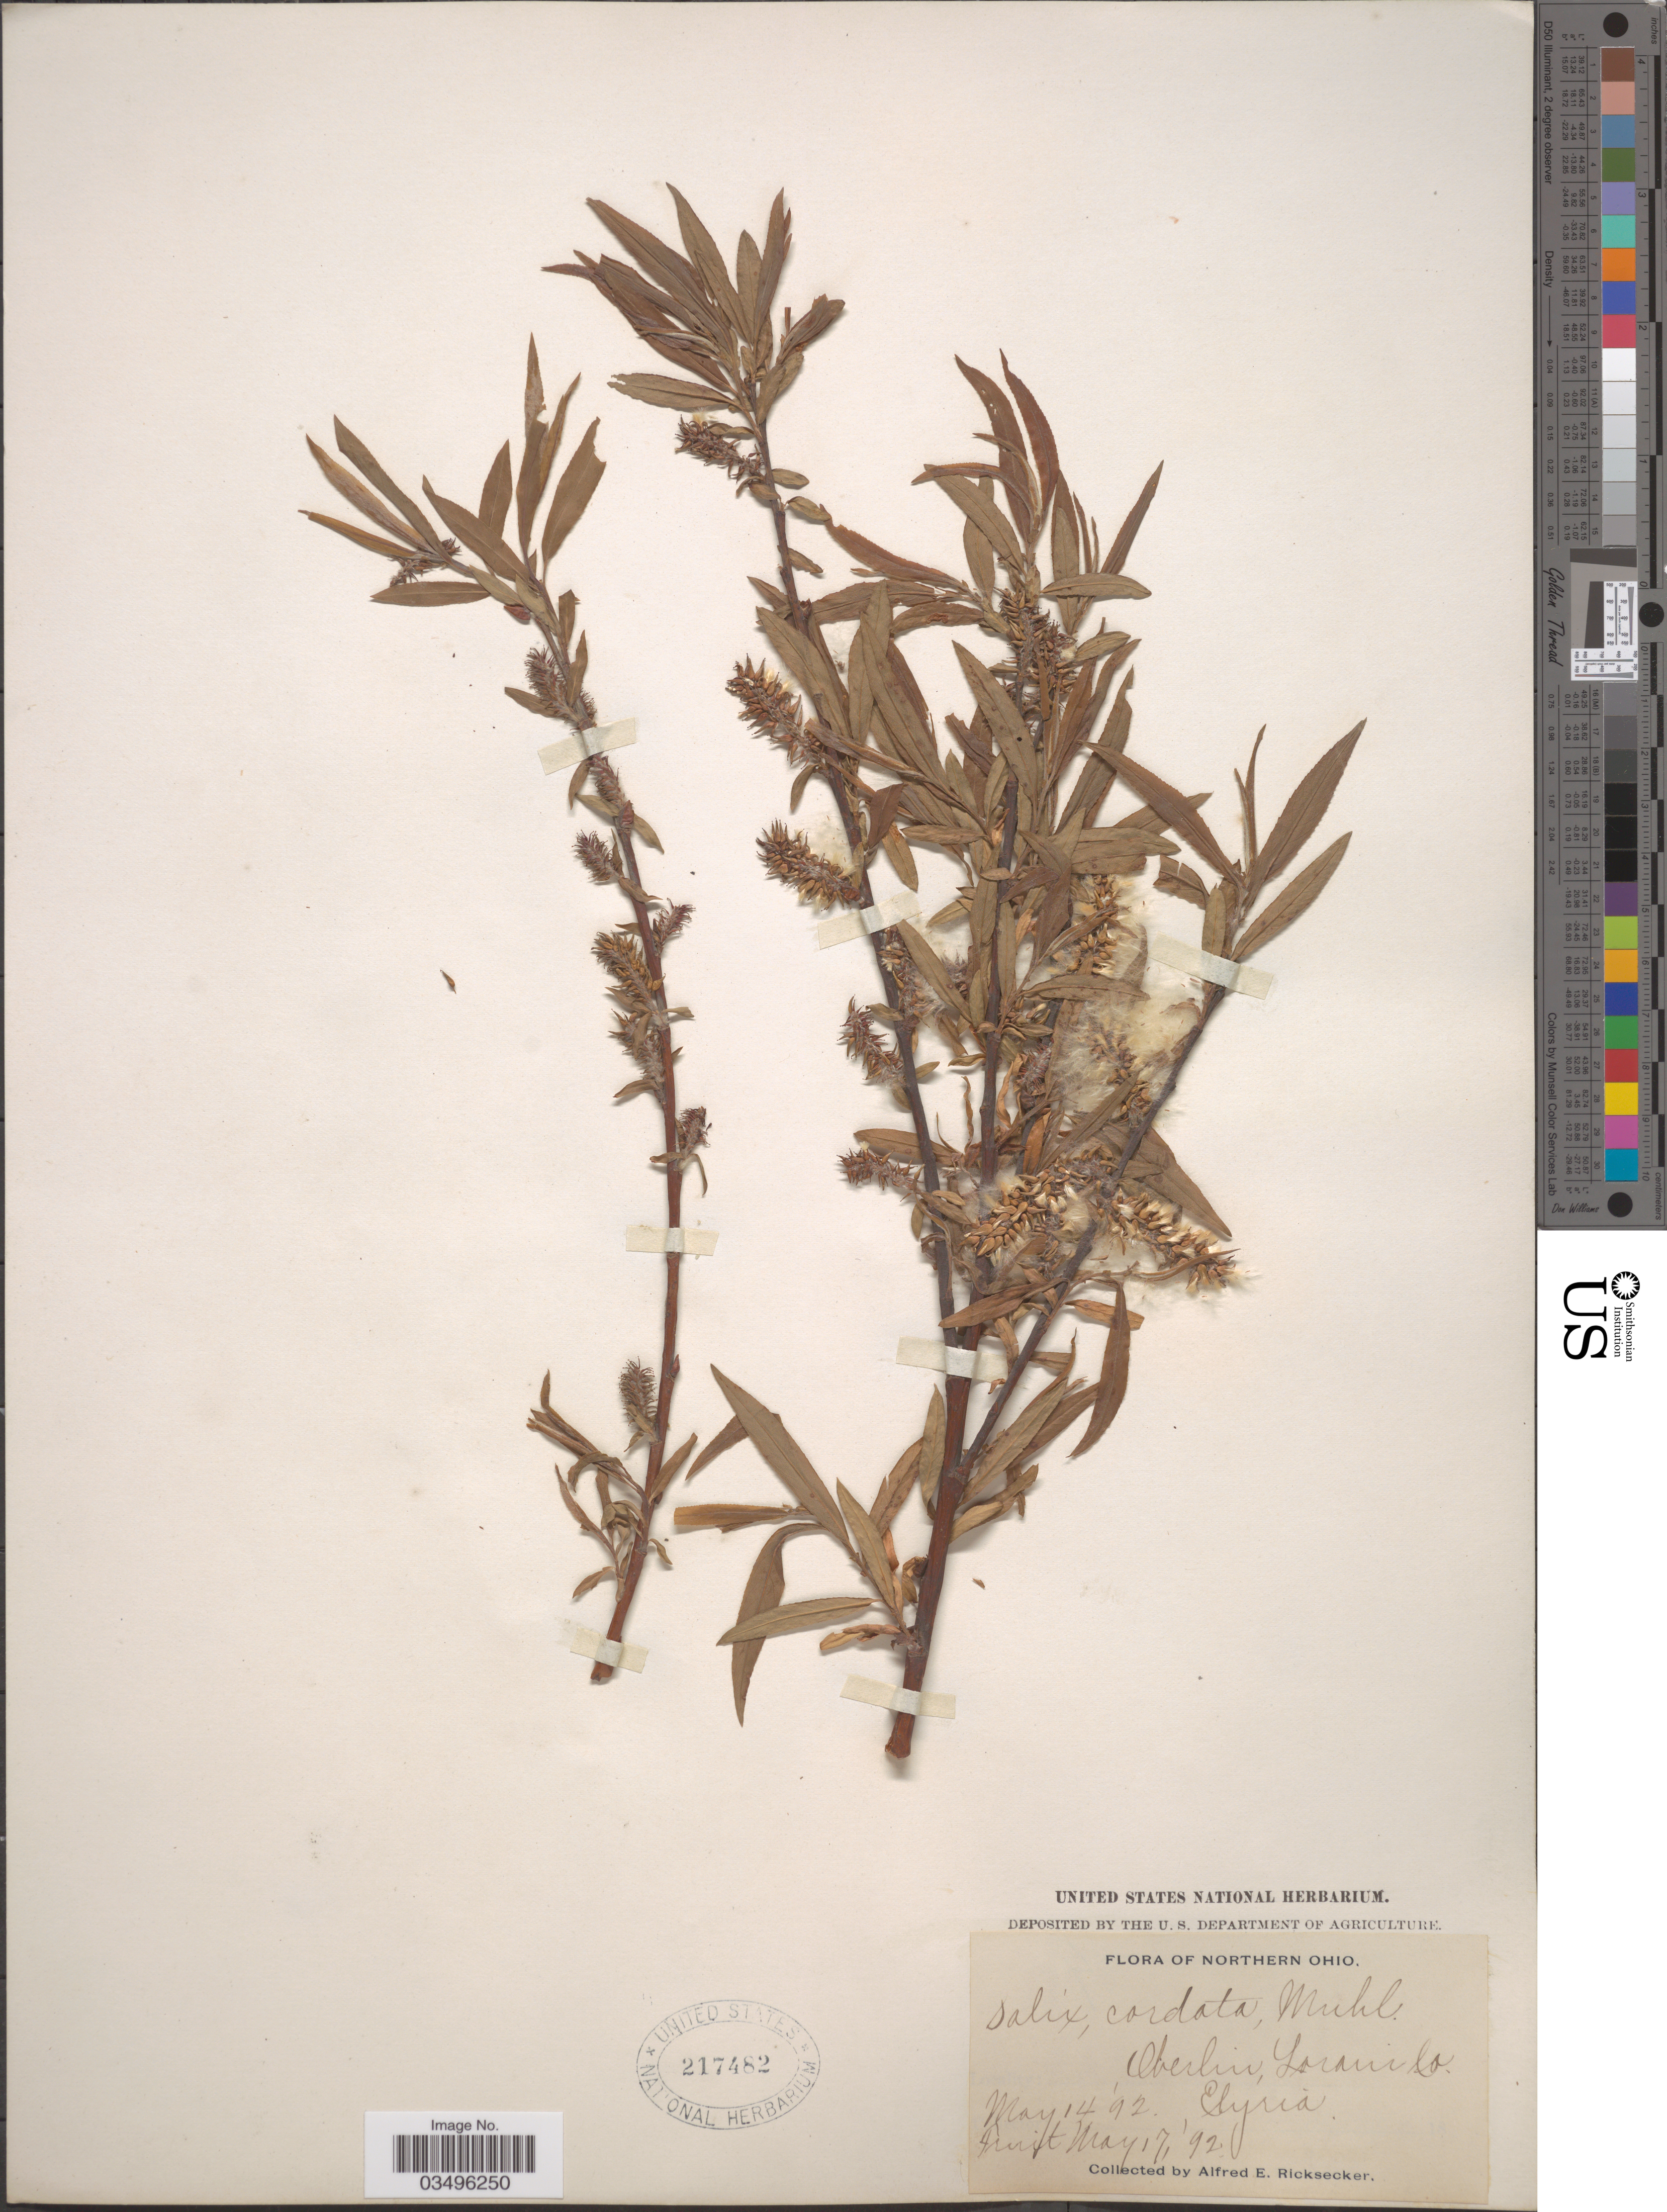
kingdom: Plantae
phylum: Tracheophyta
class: Magnoliopsida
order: Malpighiales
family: Salicaceae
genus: Salix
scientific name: Salix cordata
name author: Michx.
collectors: A. E. Ricksecker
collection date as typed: Transcribed d/m/y: 14/5/92 to 17/5/92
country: United States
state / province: Ohio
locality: Northern Ohio. Oberlin, Lorain Co. Elyria.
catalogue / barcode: US 217482